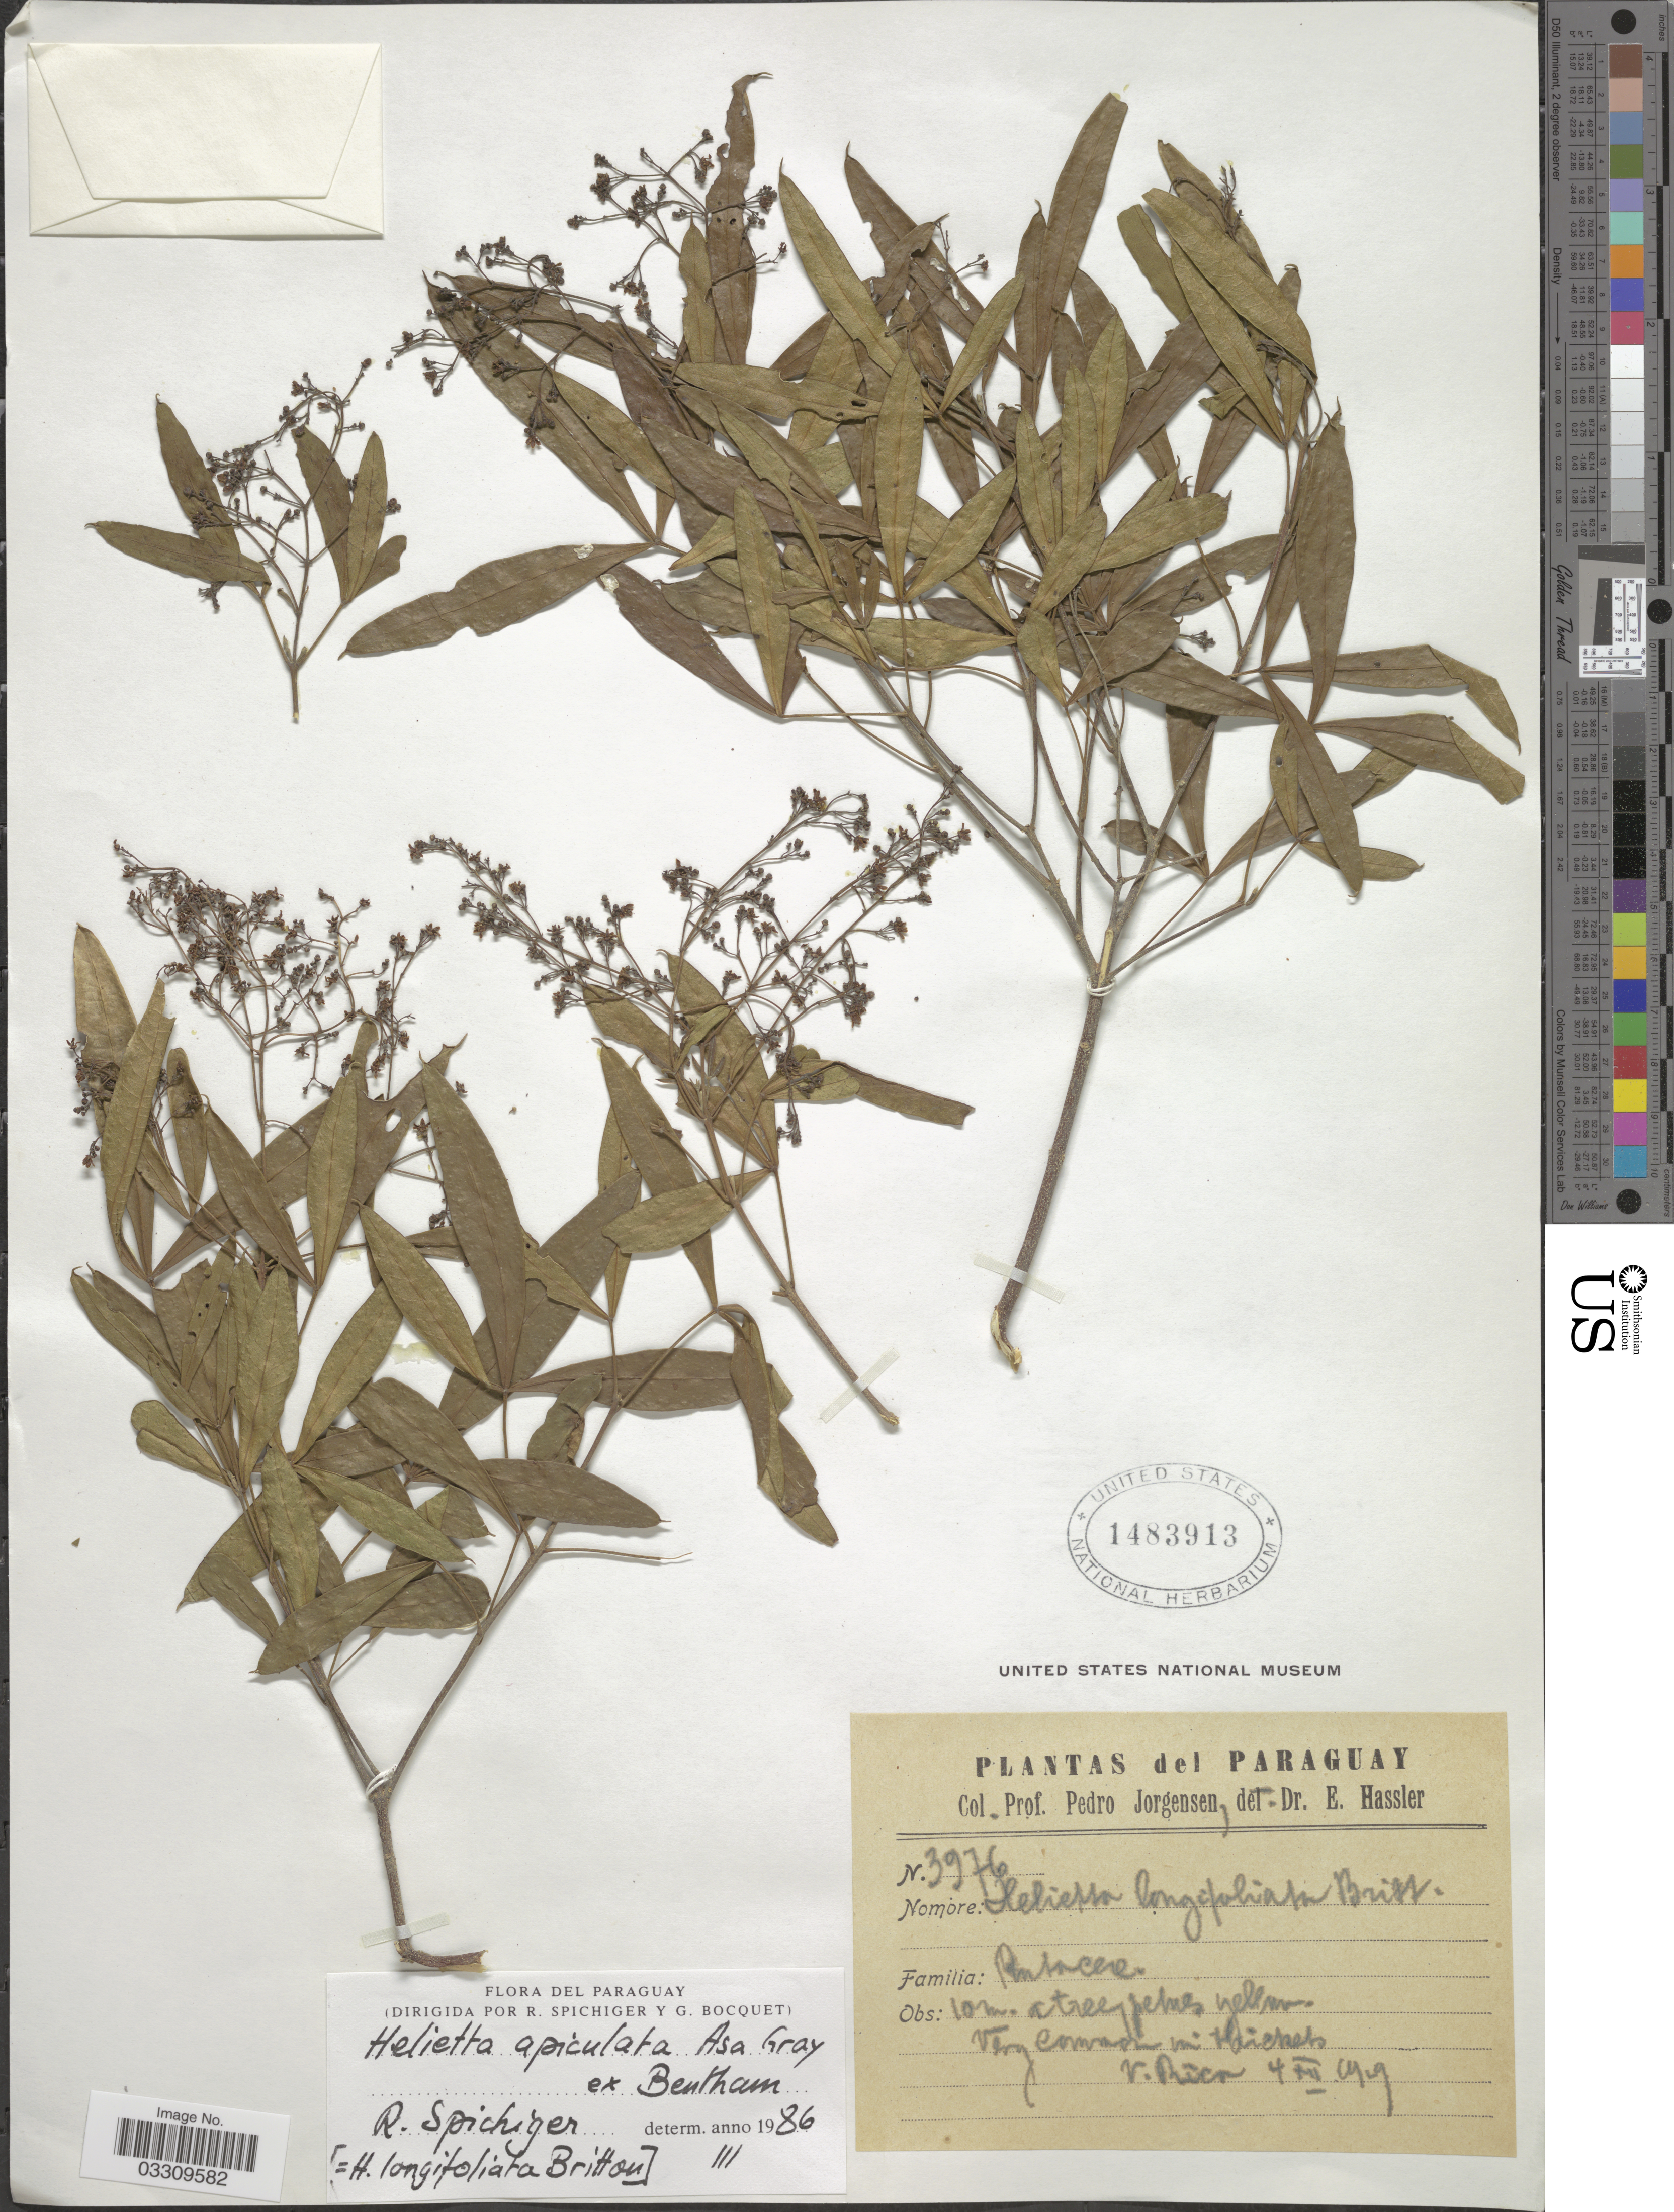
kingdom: Plantae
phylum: Tracheophyta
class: Liliopsida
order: Zingiberales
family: Zingiberaceae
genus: Amomum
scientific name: Amomum dealbatum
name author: Roxb.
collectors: P. Jörgensen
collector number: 3976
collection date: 1929-12-04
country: Paraguay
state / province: Guaira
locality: V. Rica.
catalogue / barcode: US 1483913